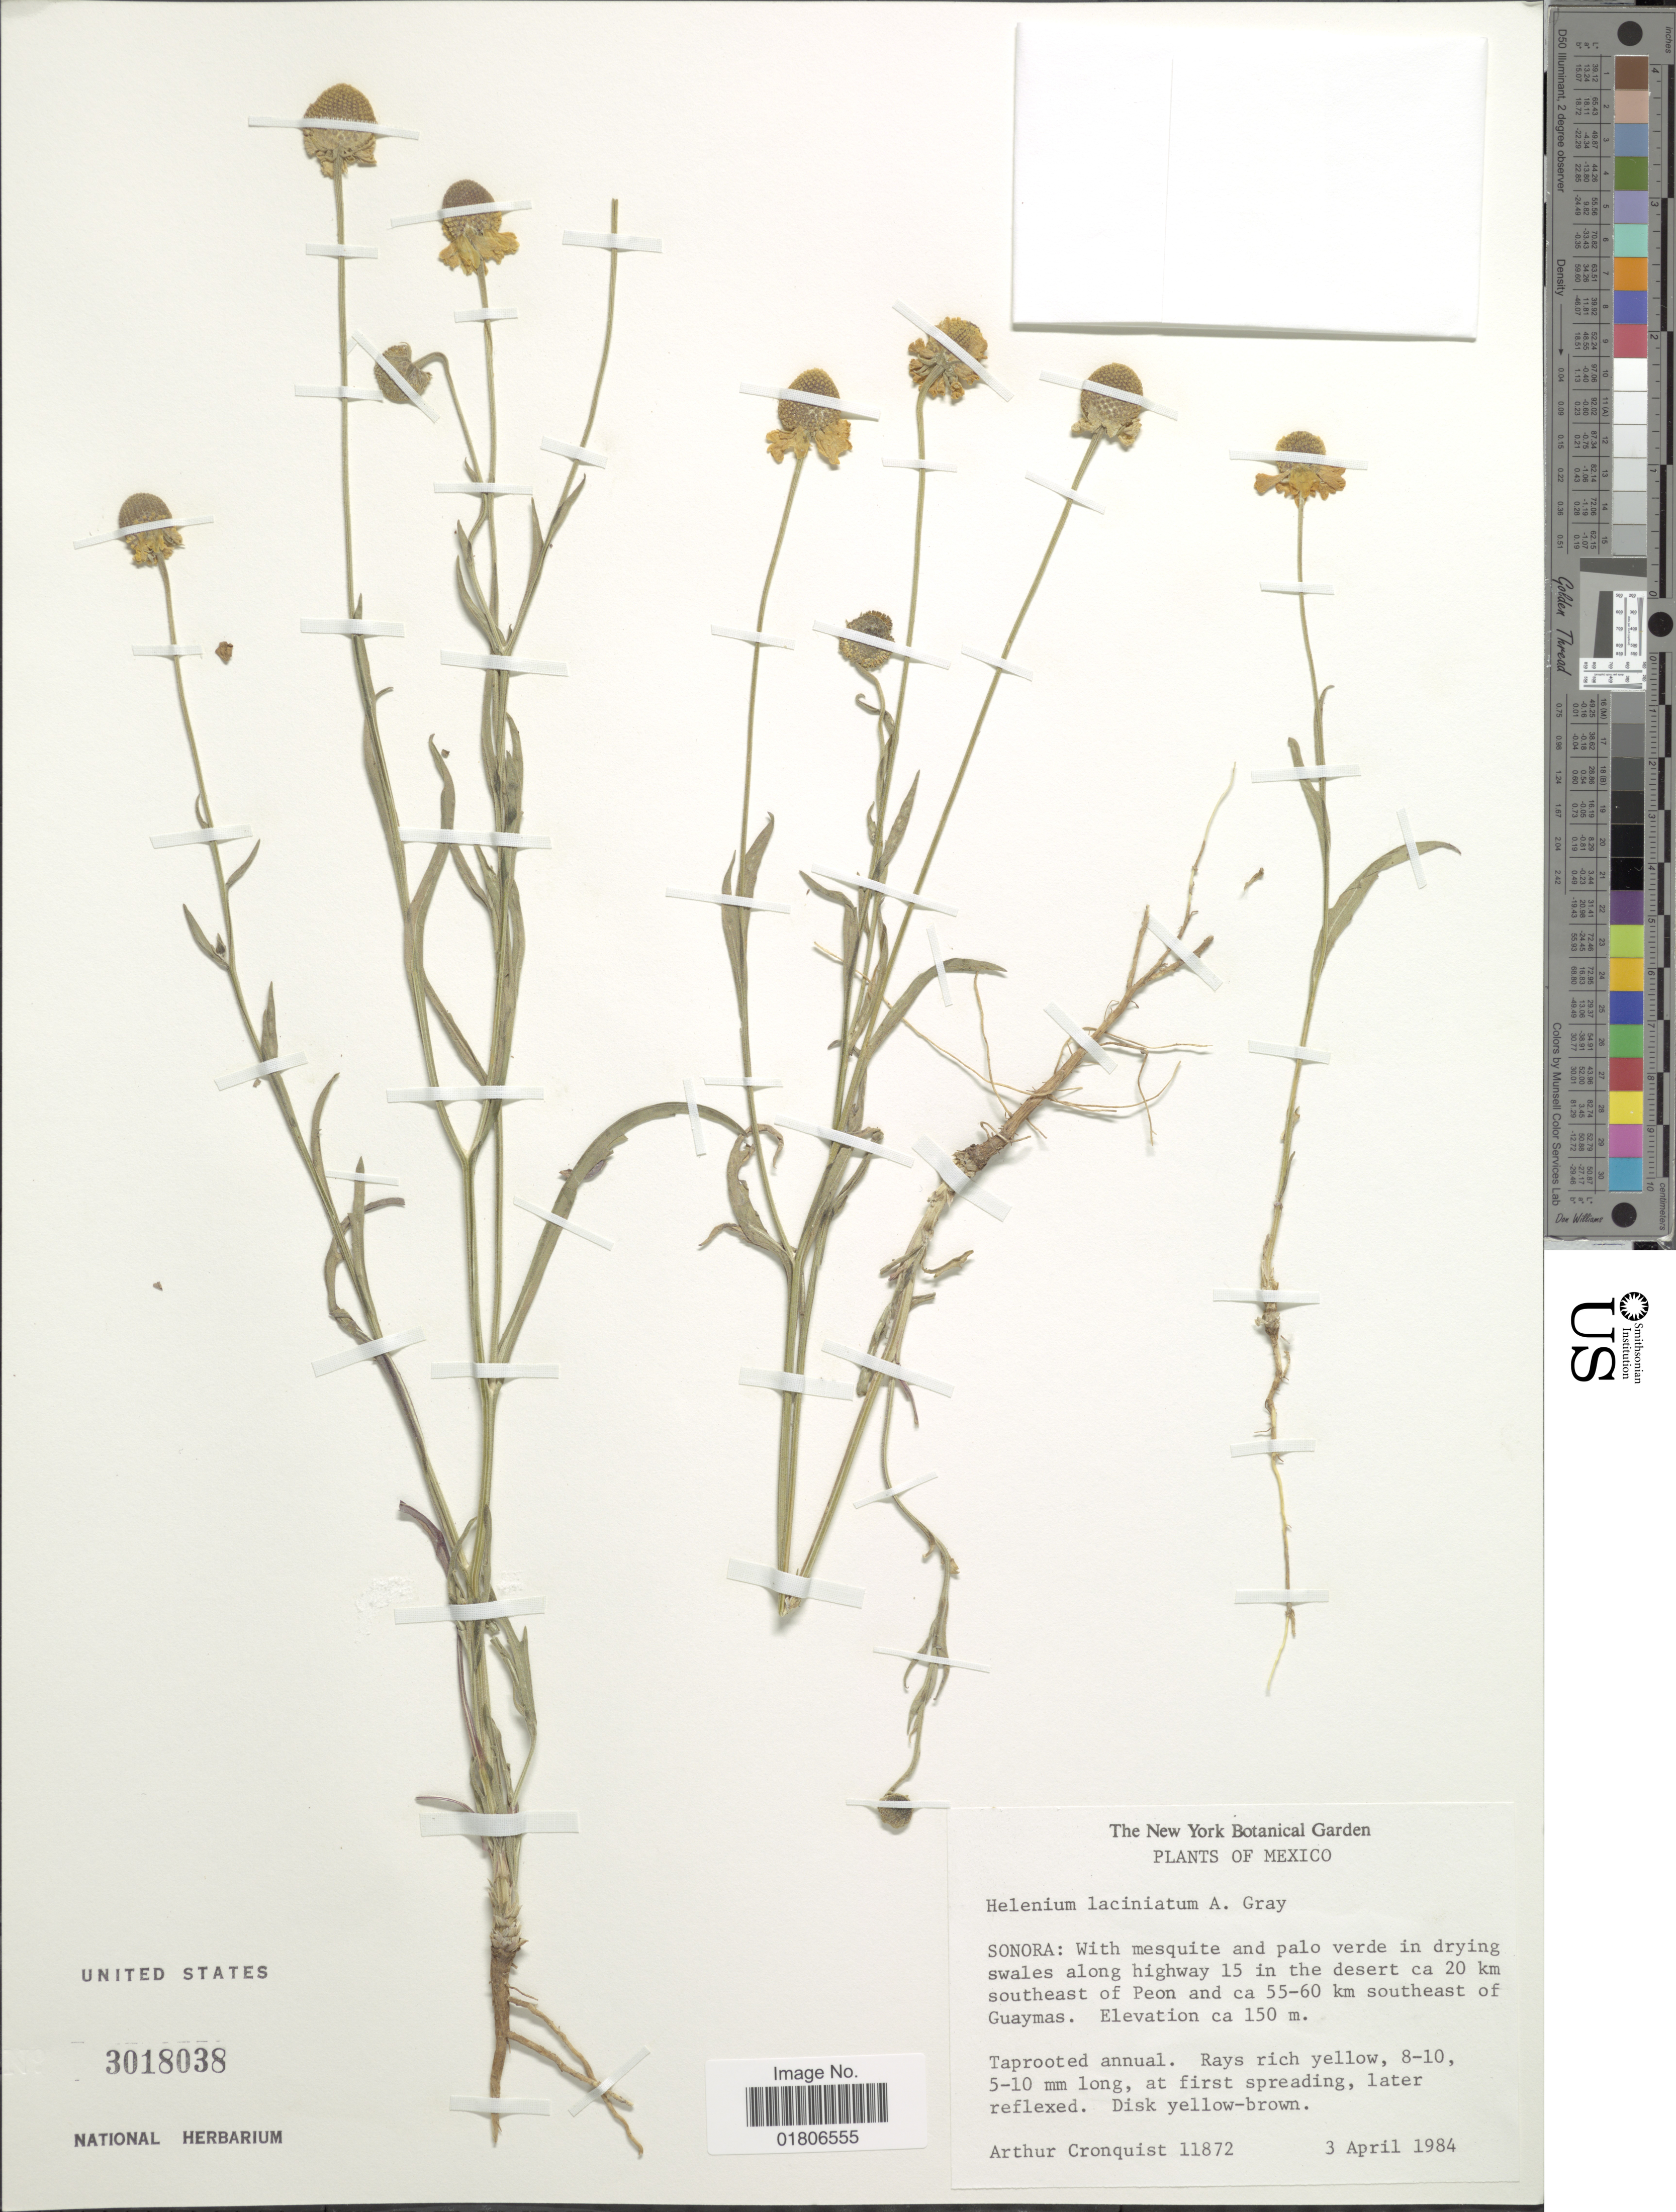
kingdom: Plantae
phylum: Tracheophyta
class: Magnoliopsida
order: Asterales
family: Asteraceae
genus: Helenium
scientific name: Helenium laciniatum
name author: A. Gray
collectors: A. J. Cronquist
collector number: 11872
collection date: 1984-04-03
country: Mexico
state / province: Sonora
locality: Along highway 15 in the desert ca 20 km southeast of Peon and ca 55-60 km southeast of Guaymas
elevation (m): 150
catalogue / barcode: US 3018038